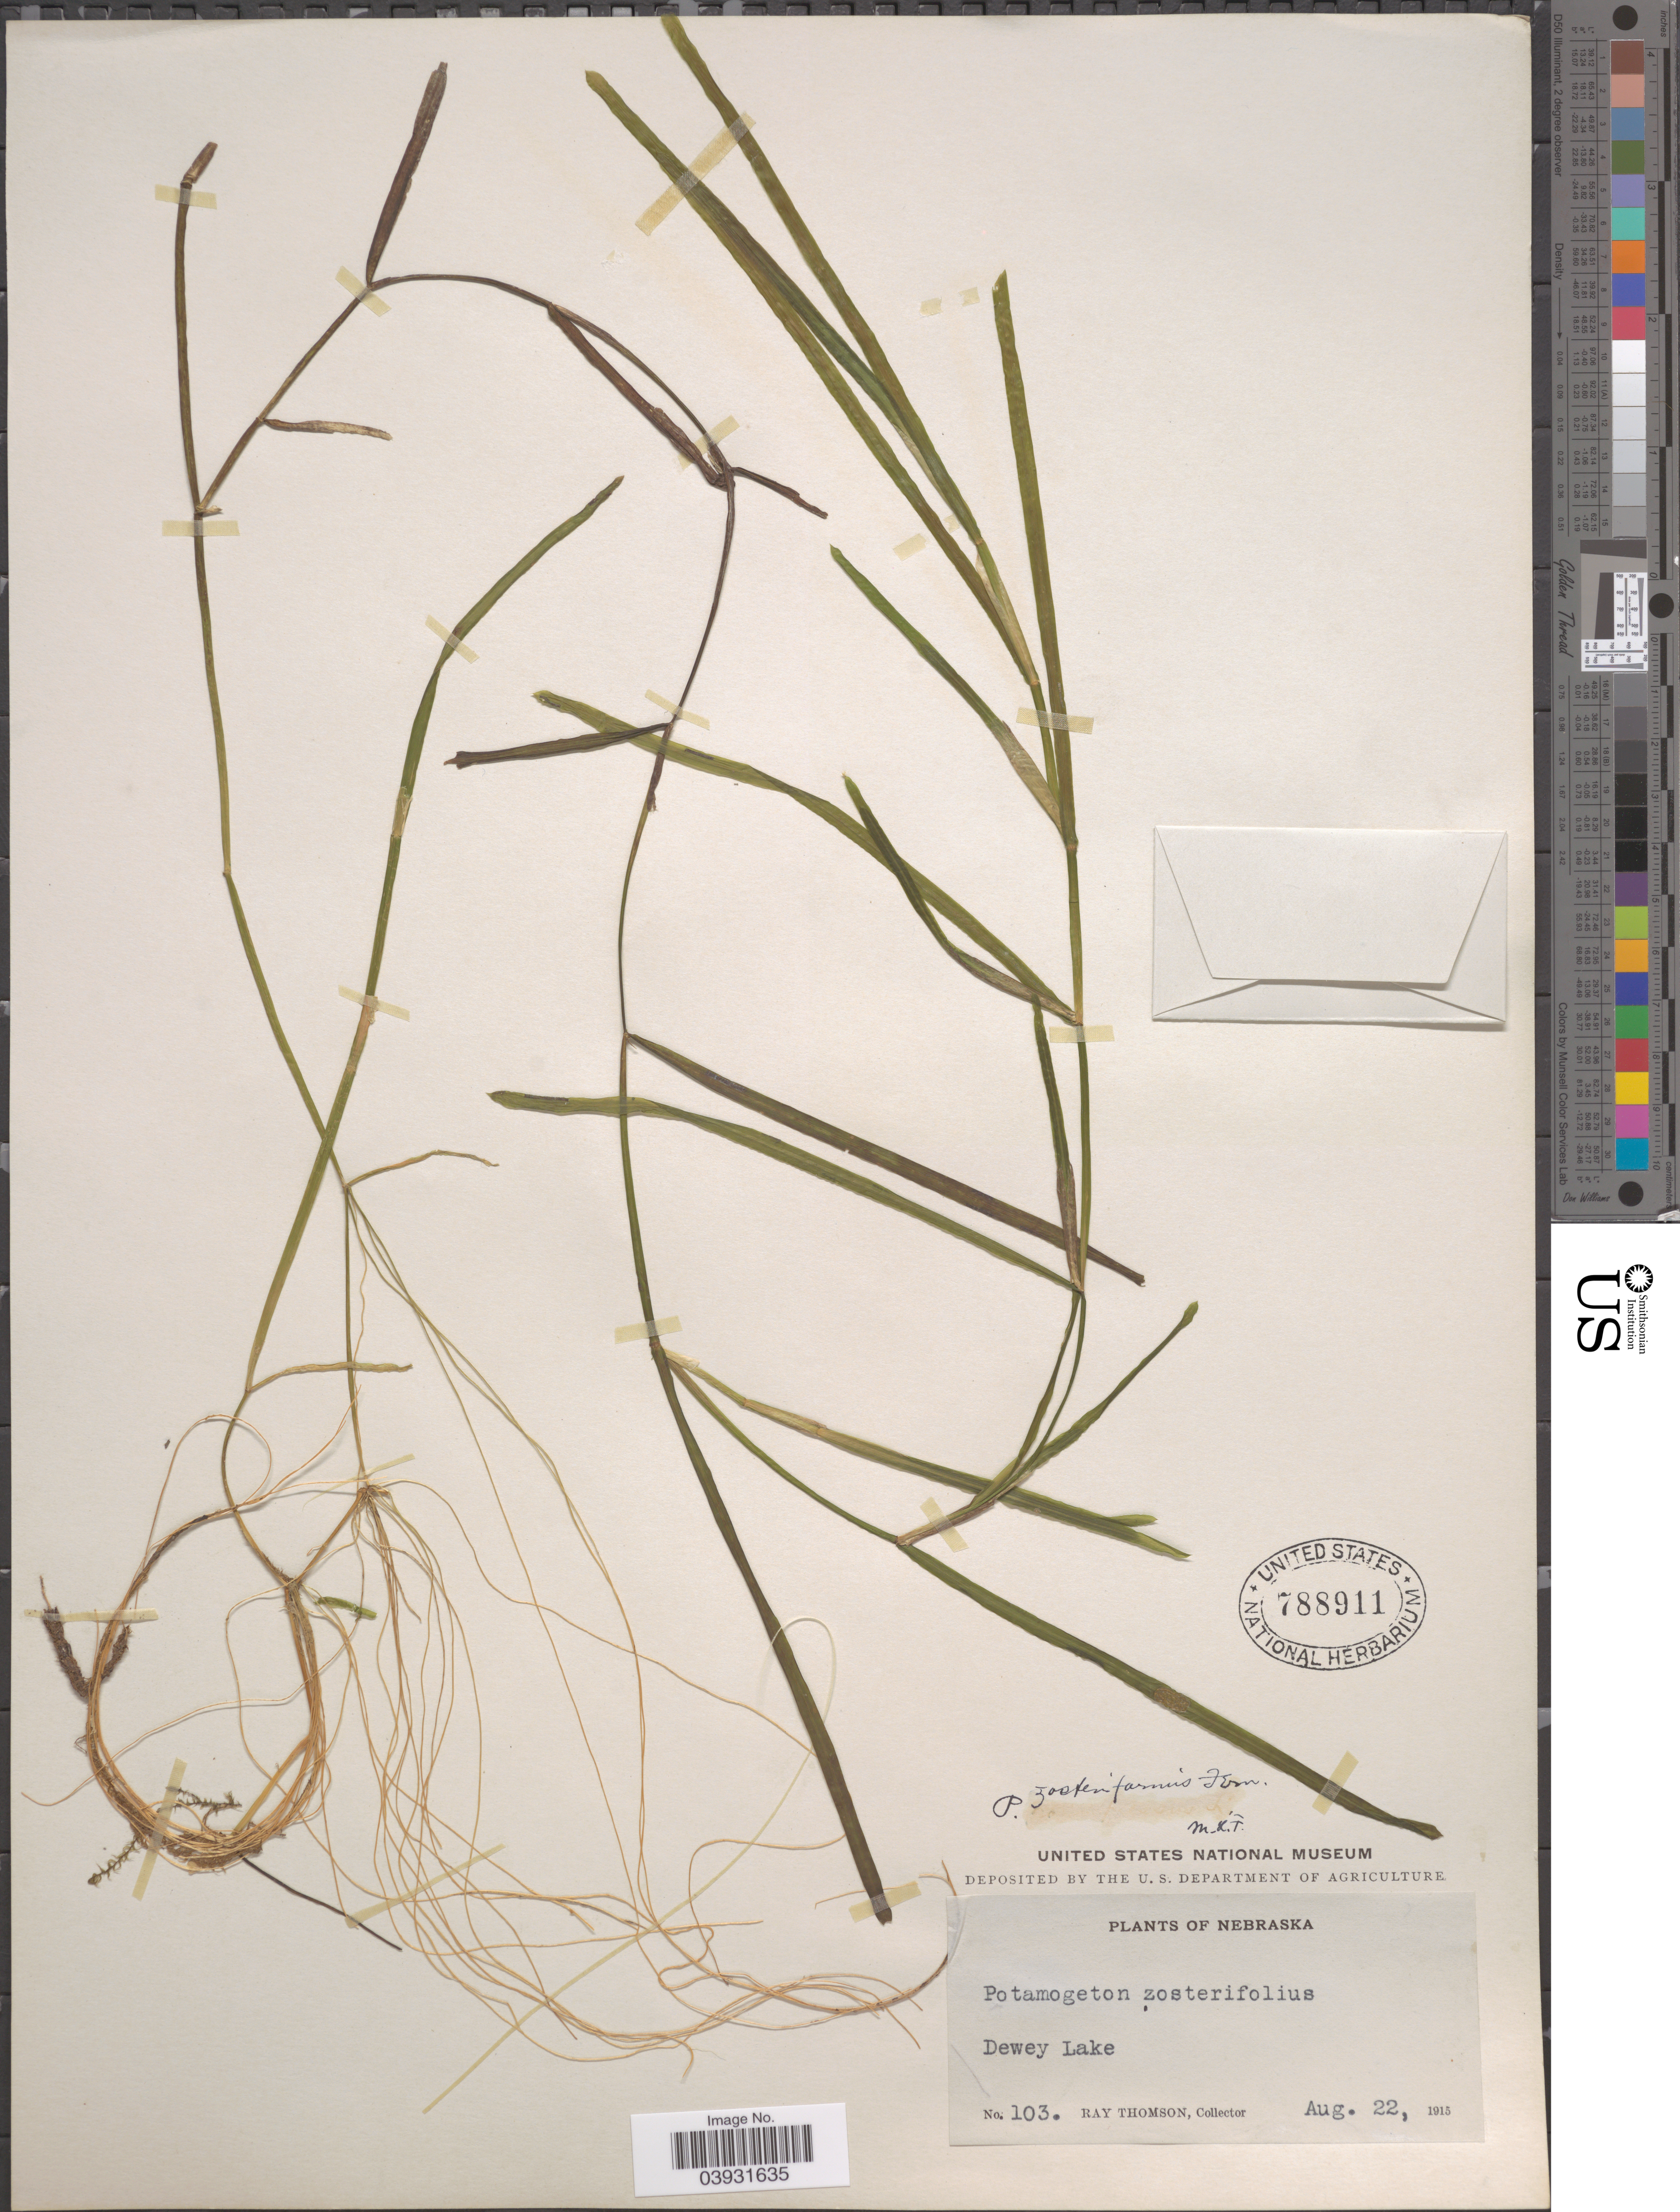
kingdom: Plantae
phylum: Tracheophyta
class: Liliopsida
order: Alismatales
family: Potamogetonaceae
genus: Potamogeton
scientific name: Potamogeton zosterifolius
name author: Schumach.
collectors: R. Thomson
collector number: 103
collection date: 1915-08-22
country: United States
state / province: Nebraska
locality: Dewey Lake.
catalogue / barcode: US 788911